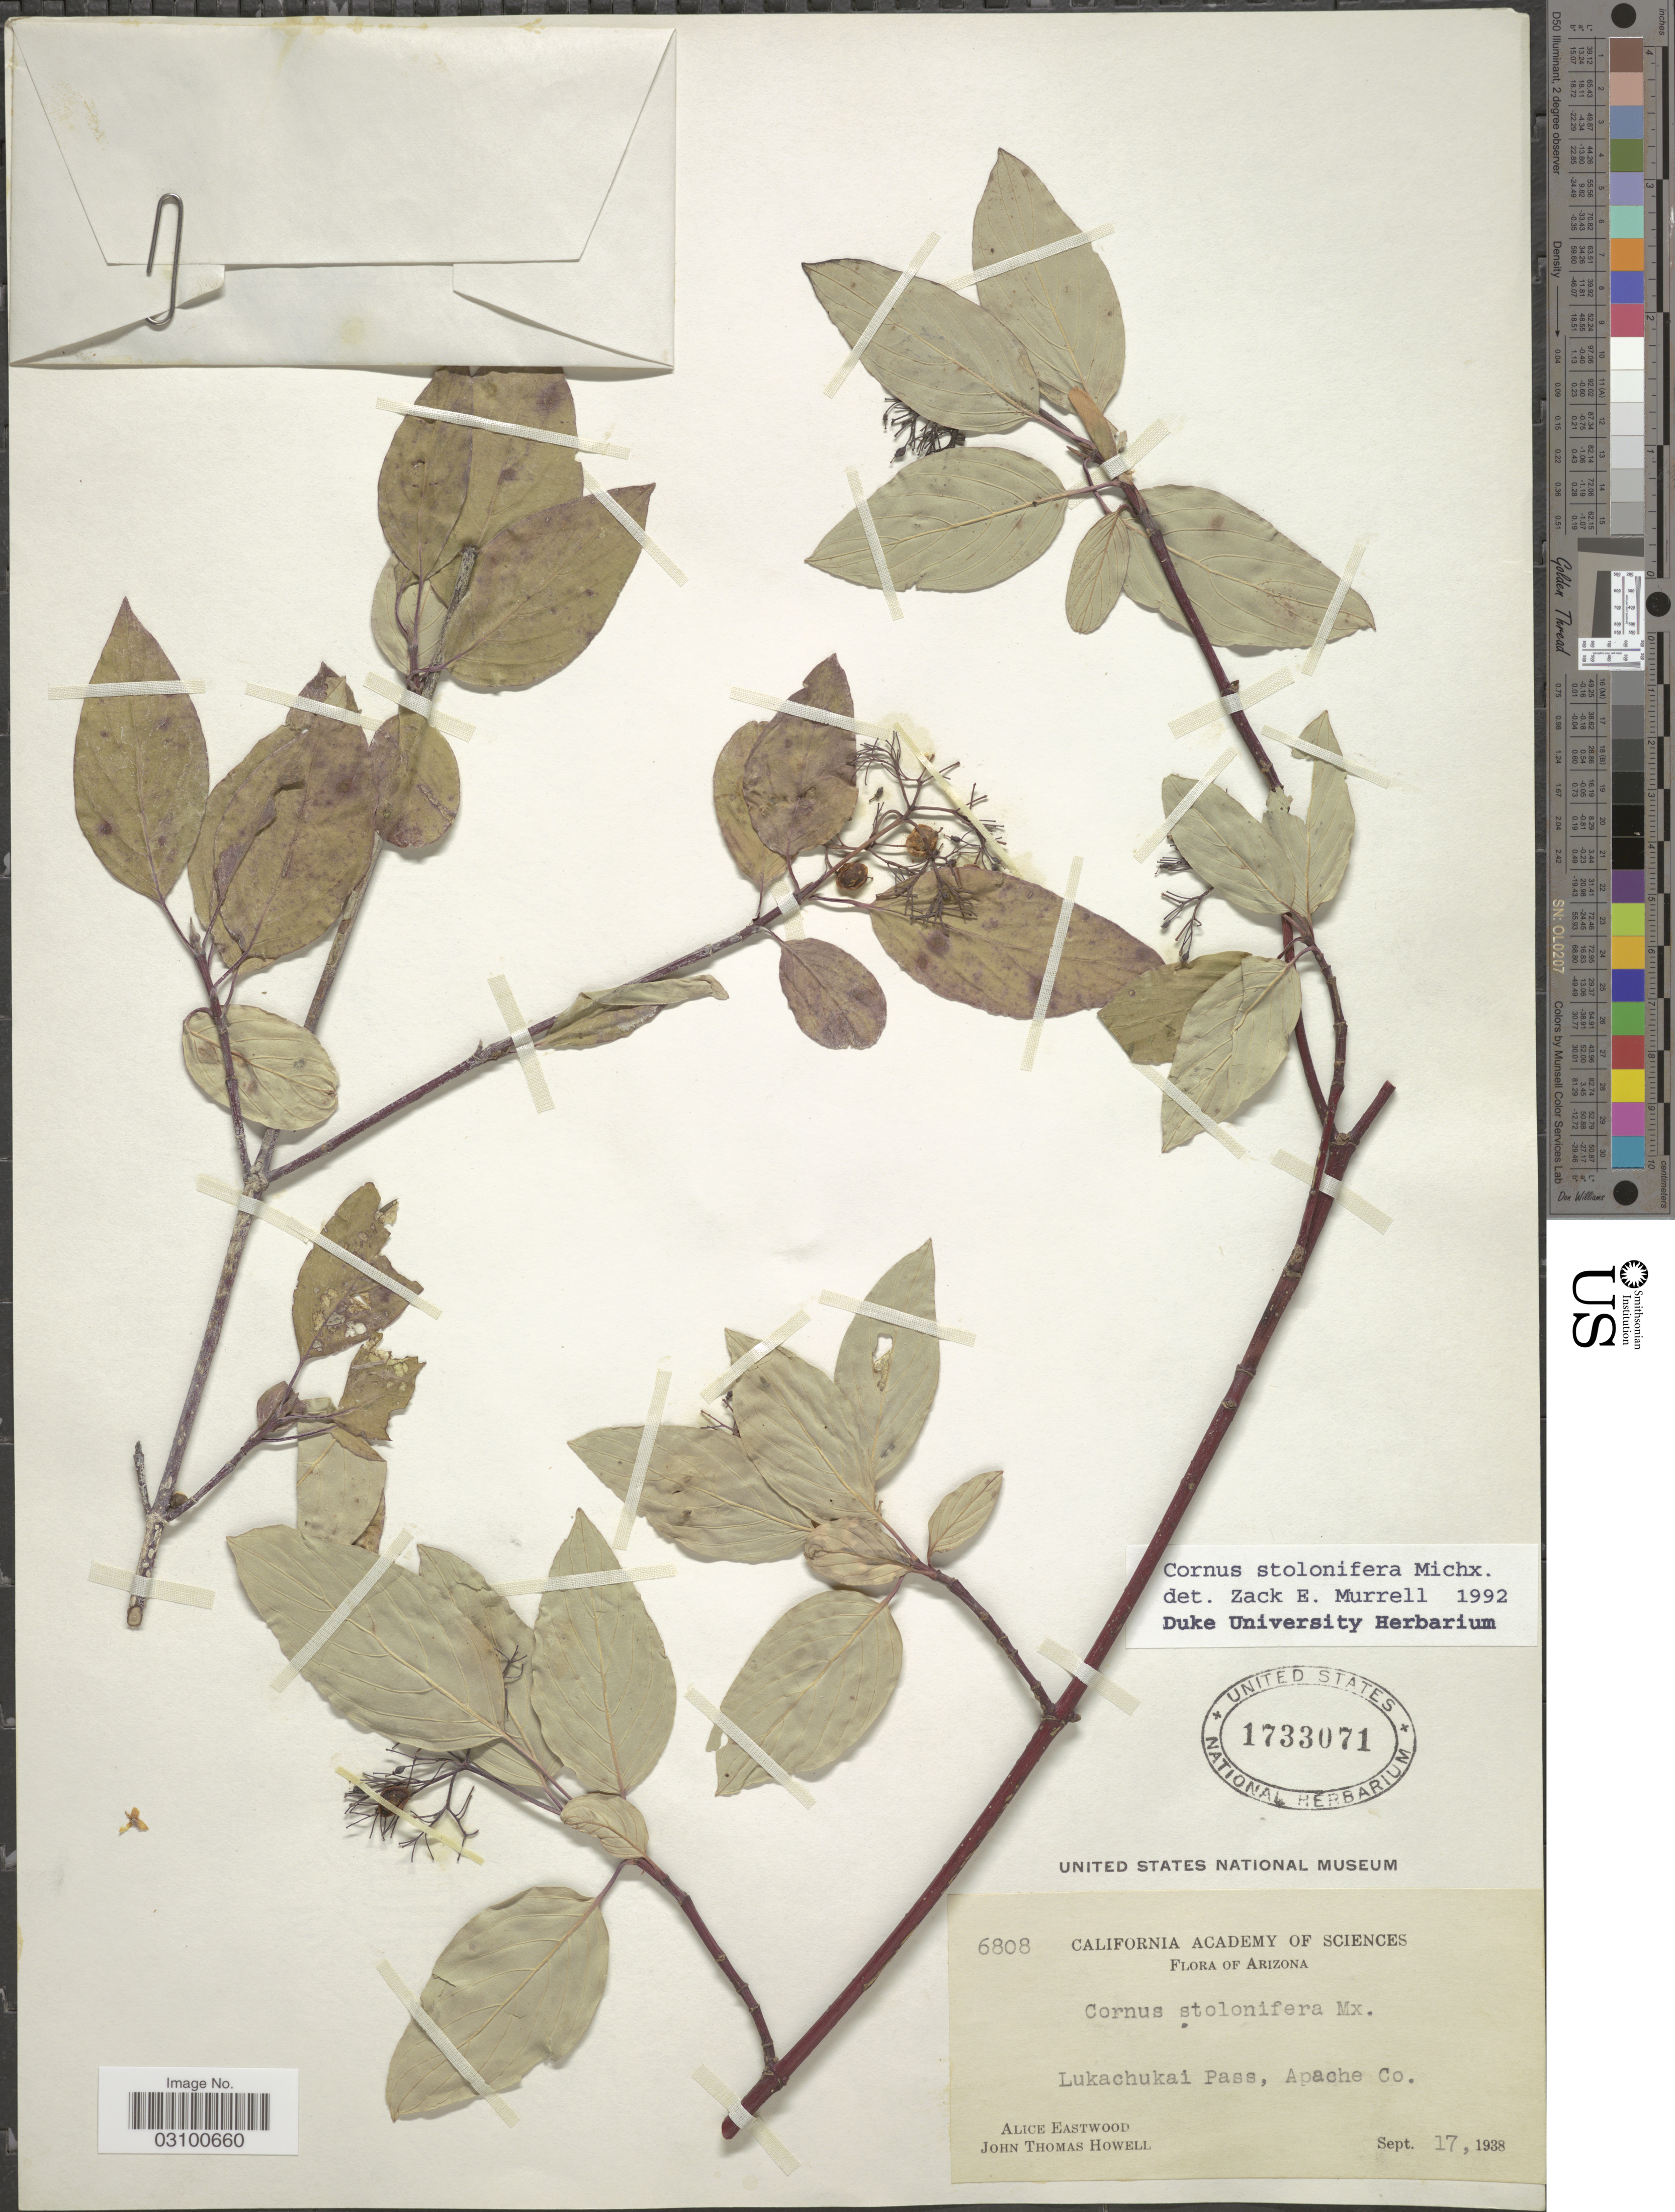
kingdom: Plantae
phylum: Tracheophyta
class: Magnoliopsida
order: Cornales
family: Cornaceae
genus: Cornus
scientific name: Cornus sericea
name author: L.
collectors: A. Eastwood & J. T. Howell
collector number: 6808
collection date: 1938-09-17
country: United States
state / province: Arizona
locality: Lukachukai Pass, Apache Co.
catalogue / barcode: US 1733071